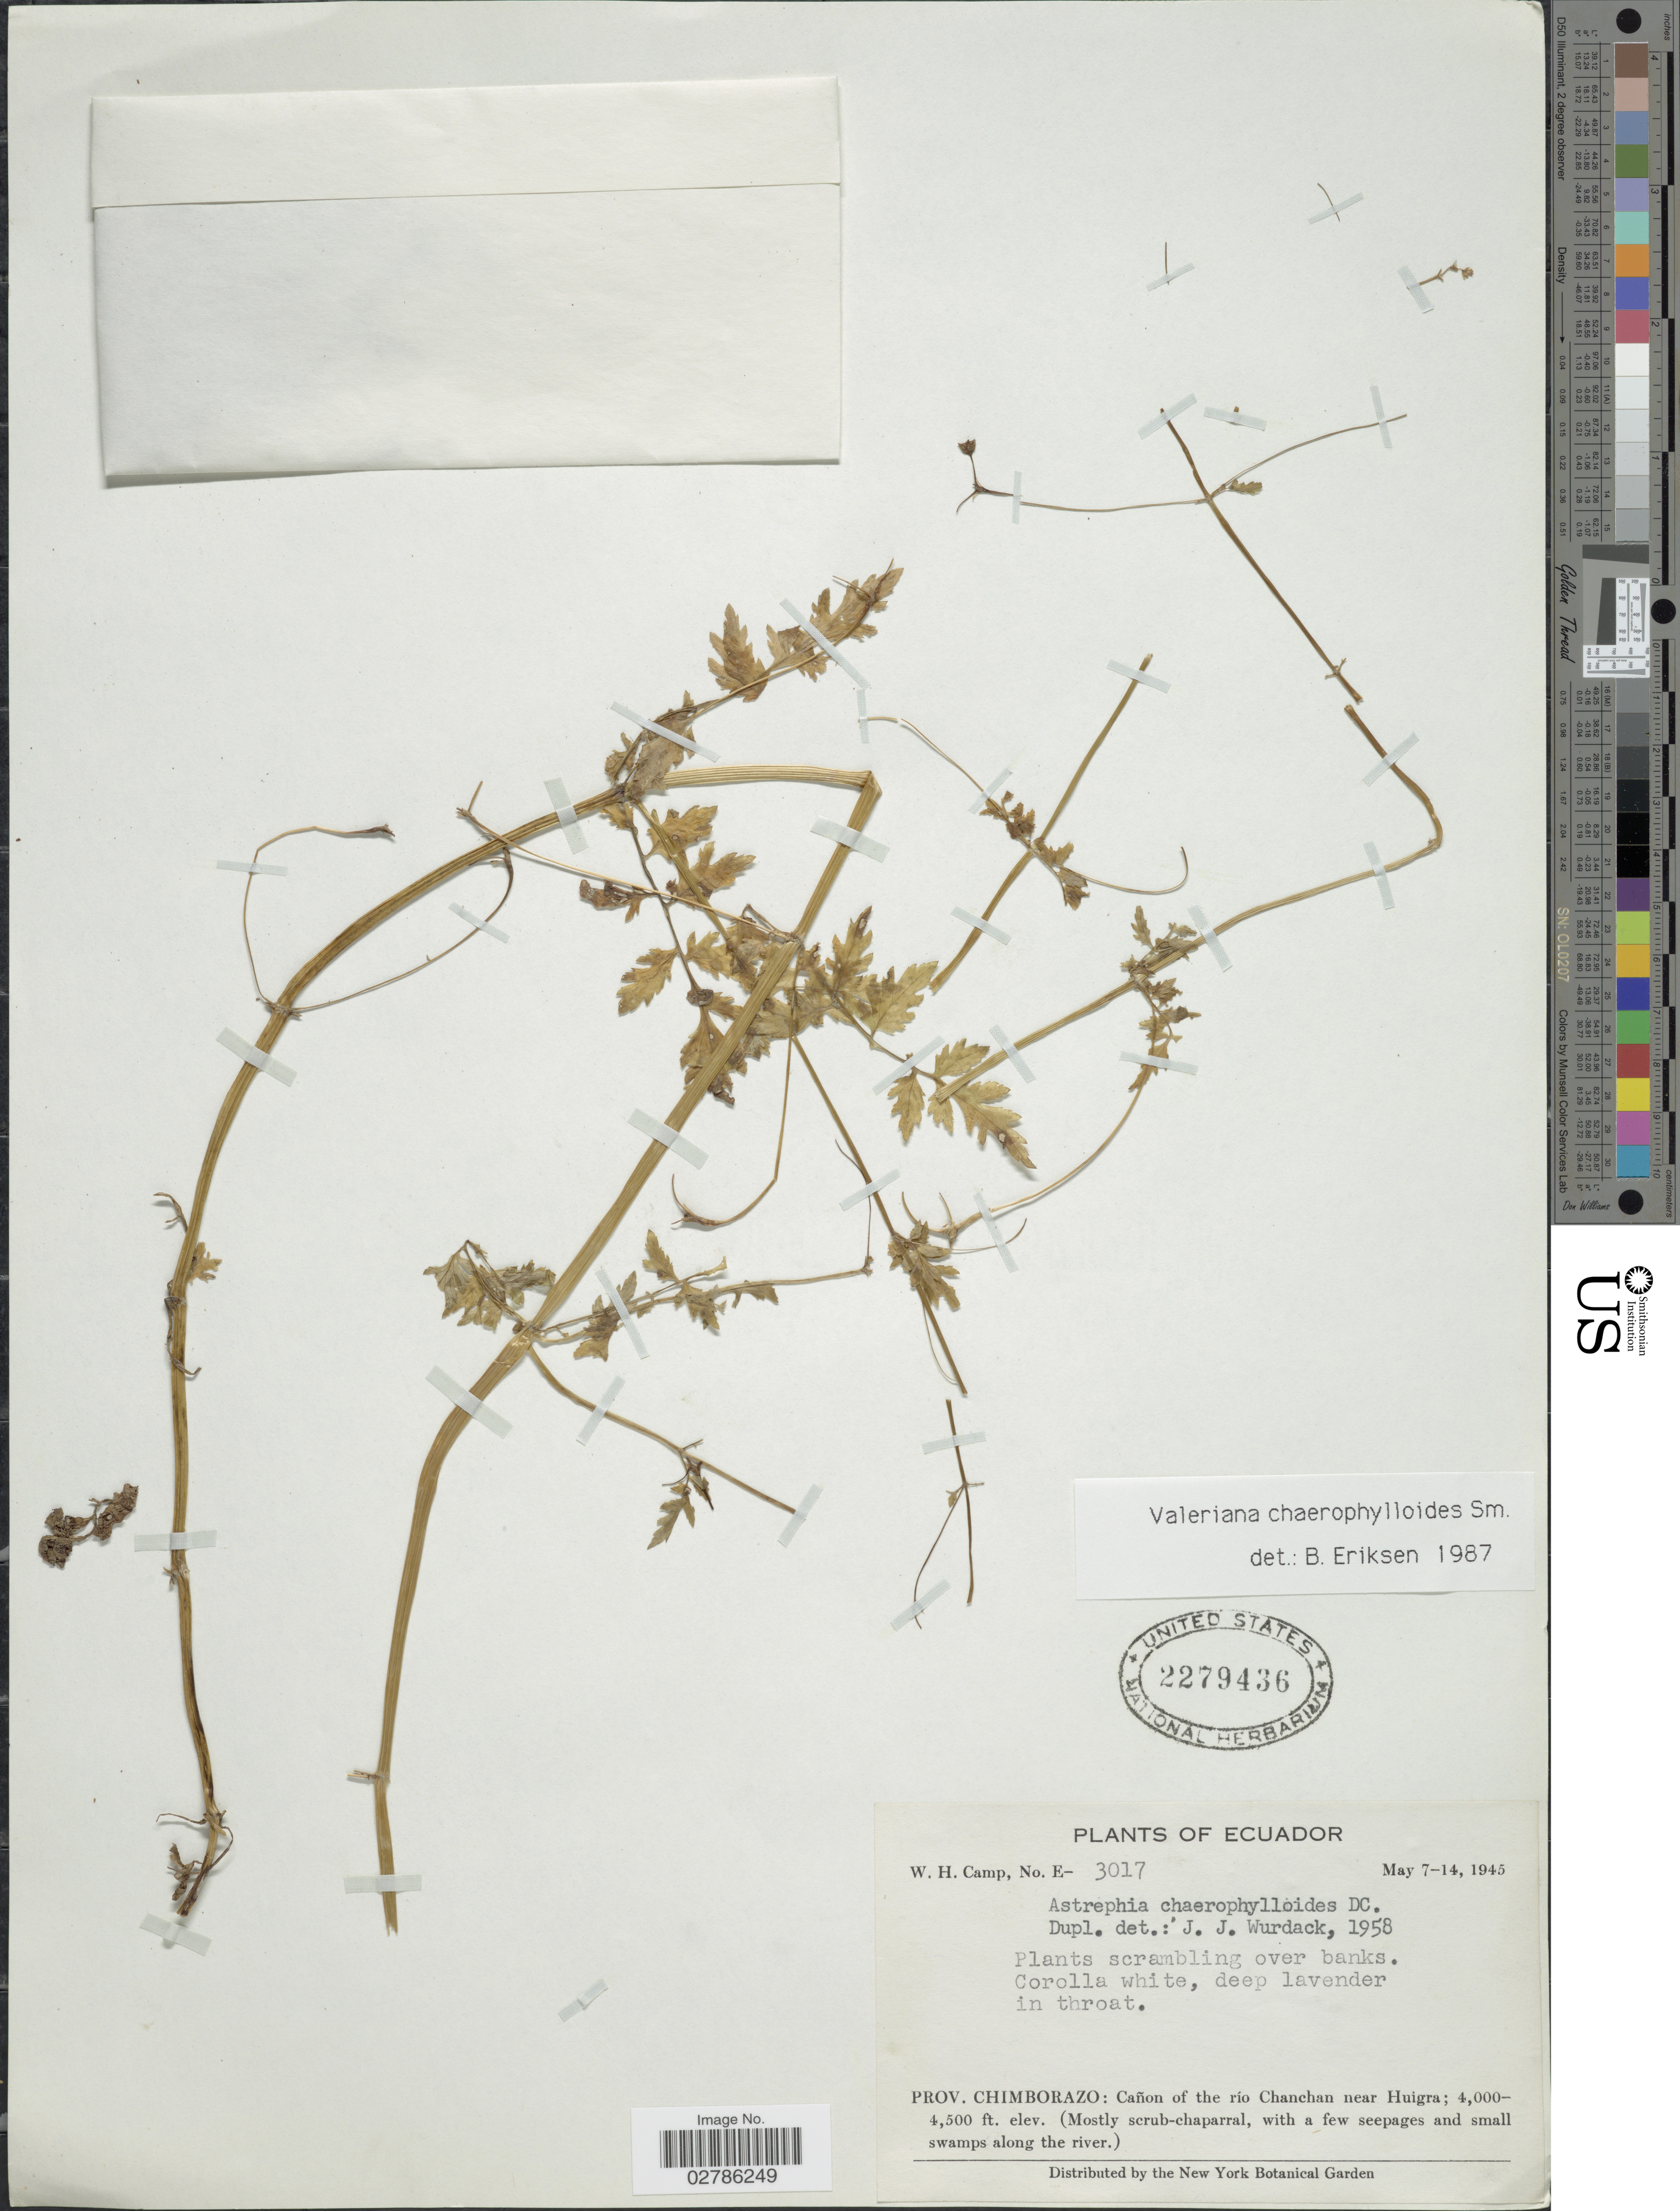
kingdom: Plantae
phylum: Tracheophyta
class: Magnoliopsida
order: Dipsacales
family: Caprifoliaceae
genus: Astrephia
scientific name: Astrephia chaerophylloides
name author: (Sm.) DC.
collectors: W. H. Camp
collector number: E-3017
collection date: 1945-05-07/1945-05-14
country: Ecuador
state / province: Chimborazo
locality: Cañon of the río Chanchan near Huigra.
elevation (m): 1219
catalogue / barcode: US 2279436